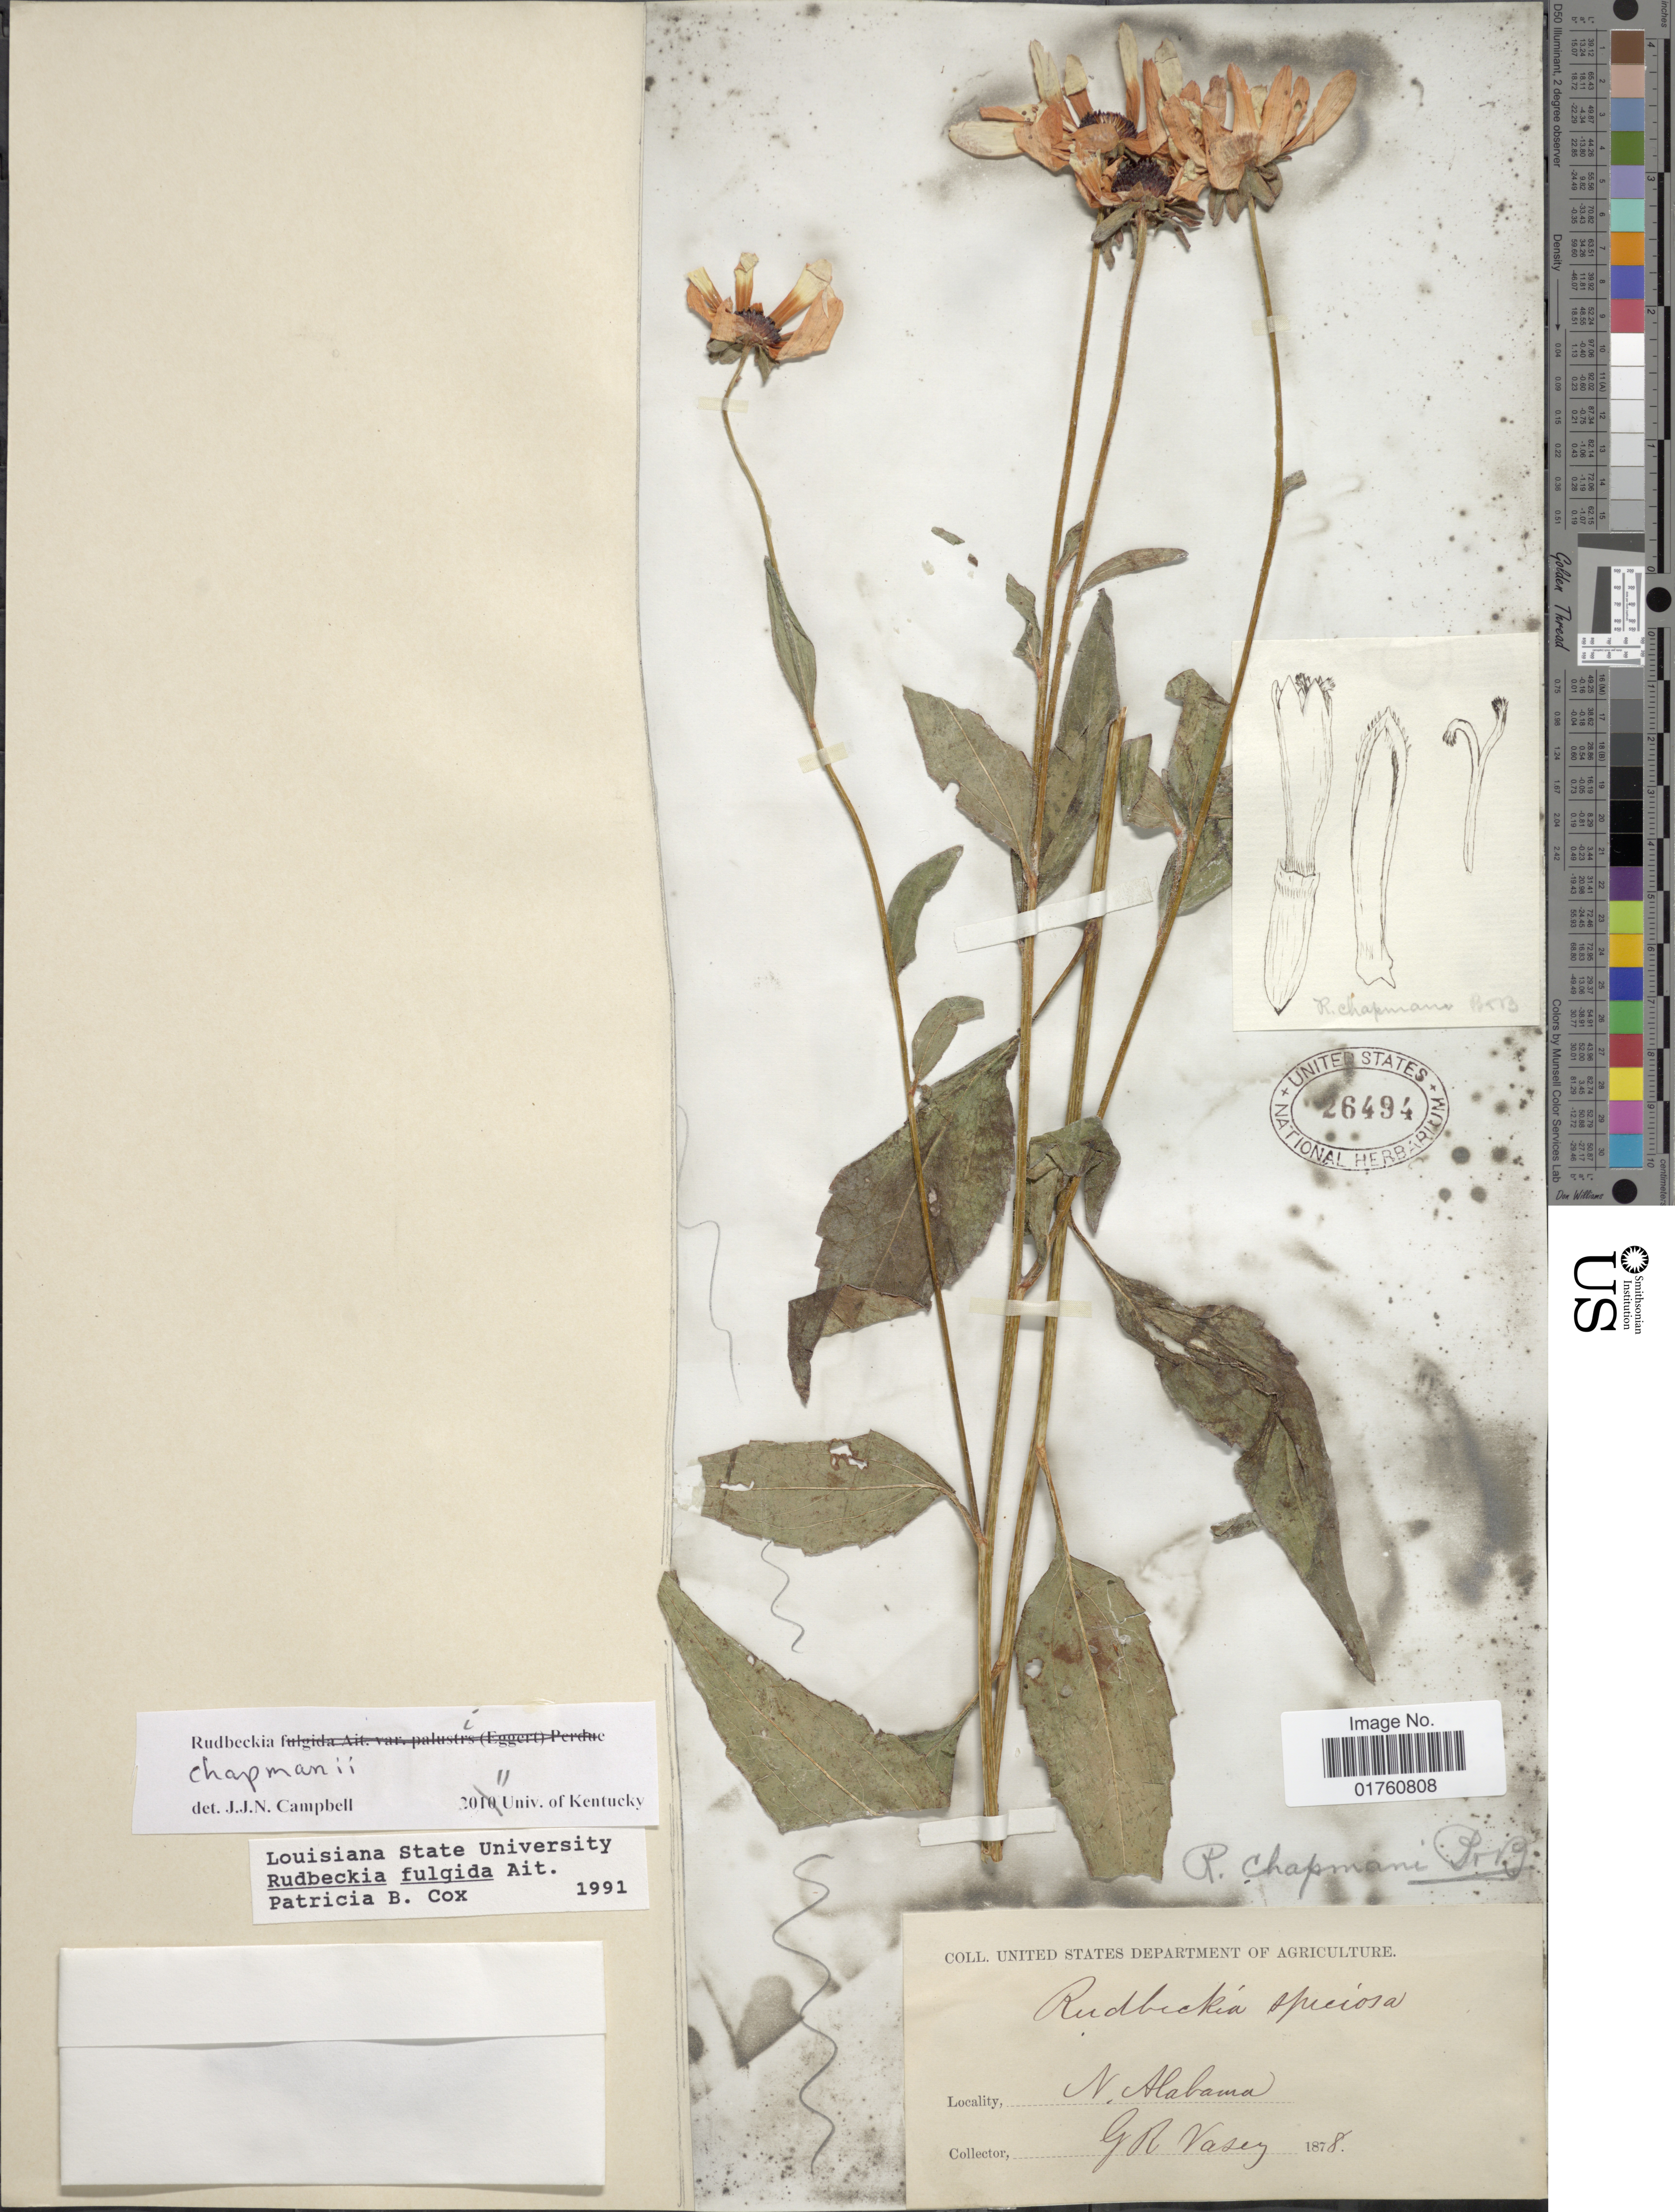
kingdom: Plantae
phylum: Tracheophyta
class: Magnoliopsida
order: Asterales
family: Asteraceae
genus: Rudbeckia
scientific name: Rudbeckia fulgida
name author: Aiton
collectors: G. R. Vasey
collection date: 1878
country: United States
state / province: Alabama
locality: N. Alabama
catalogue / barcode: US 26494